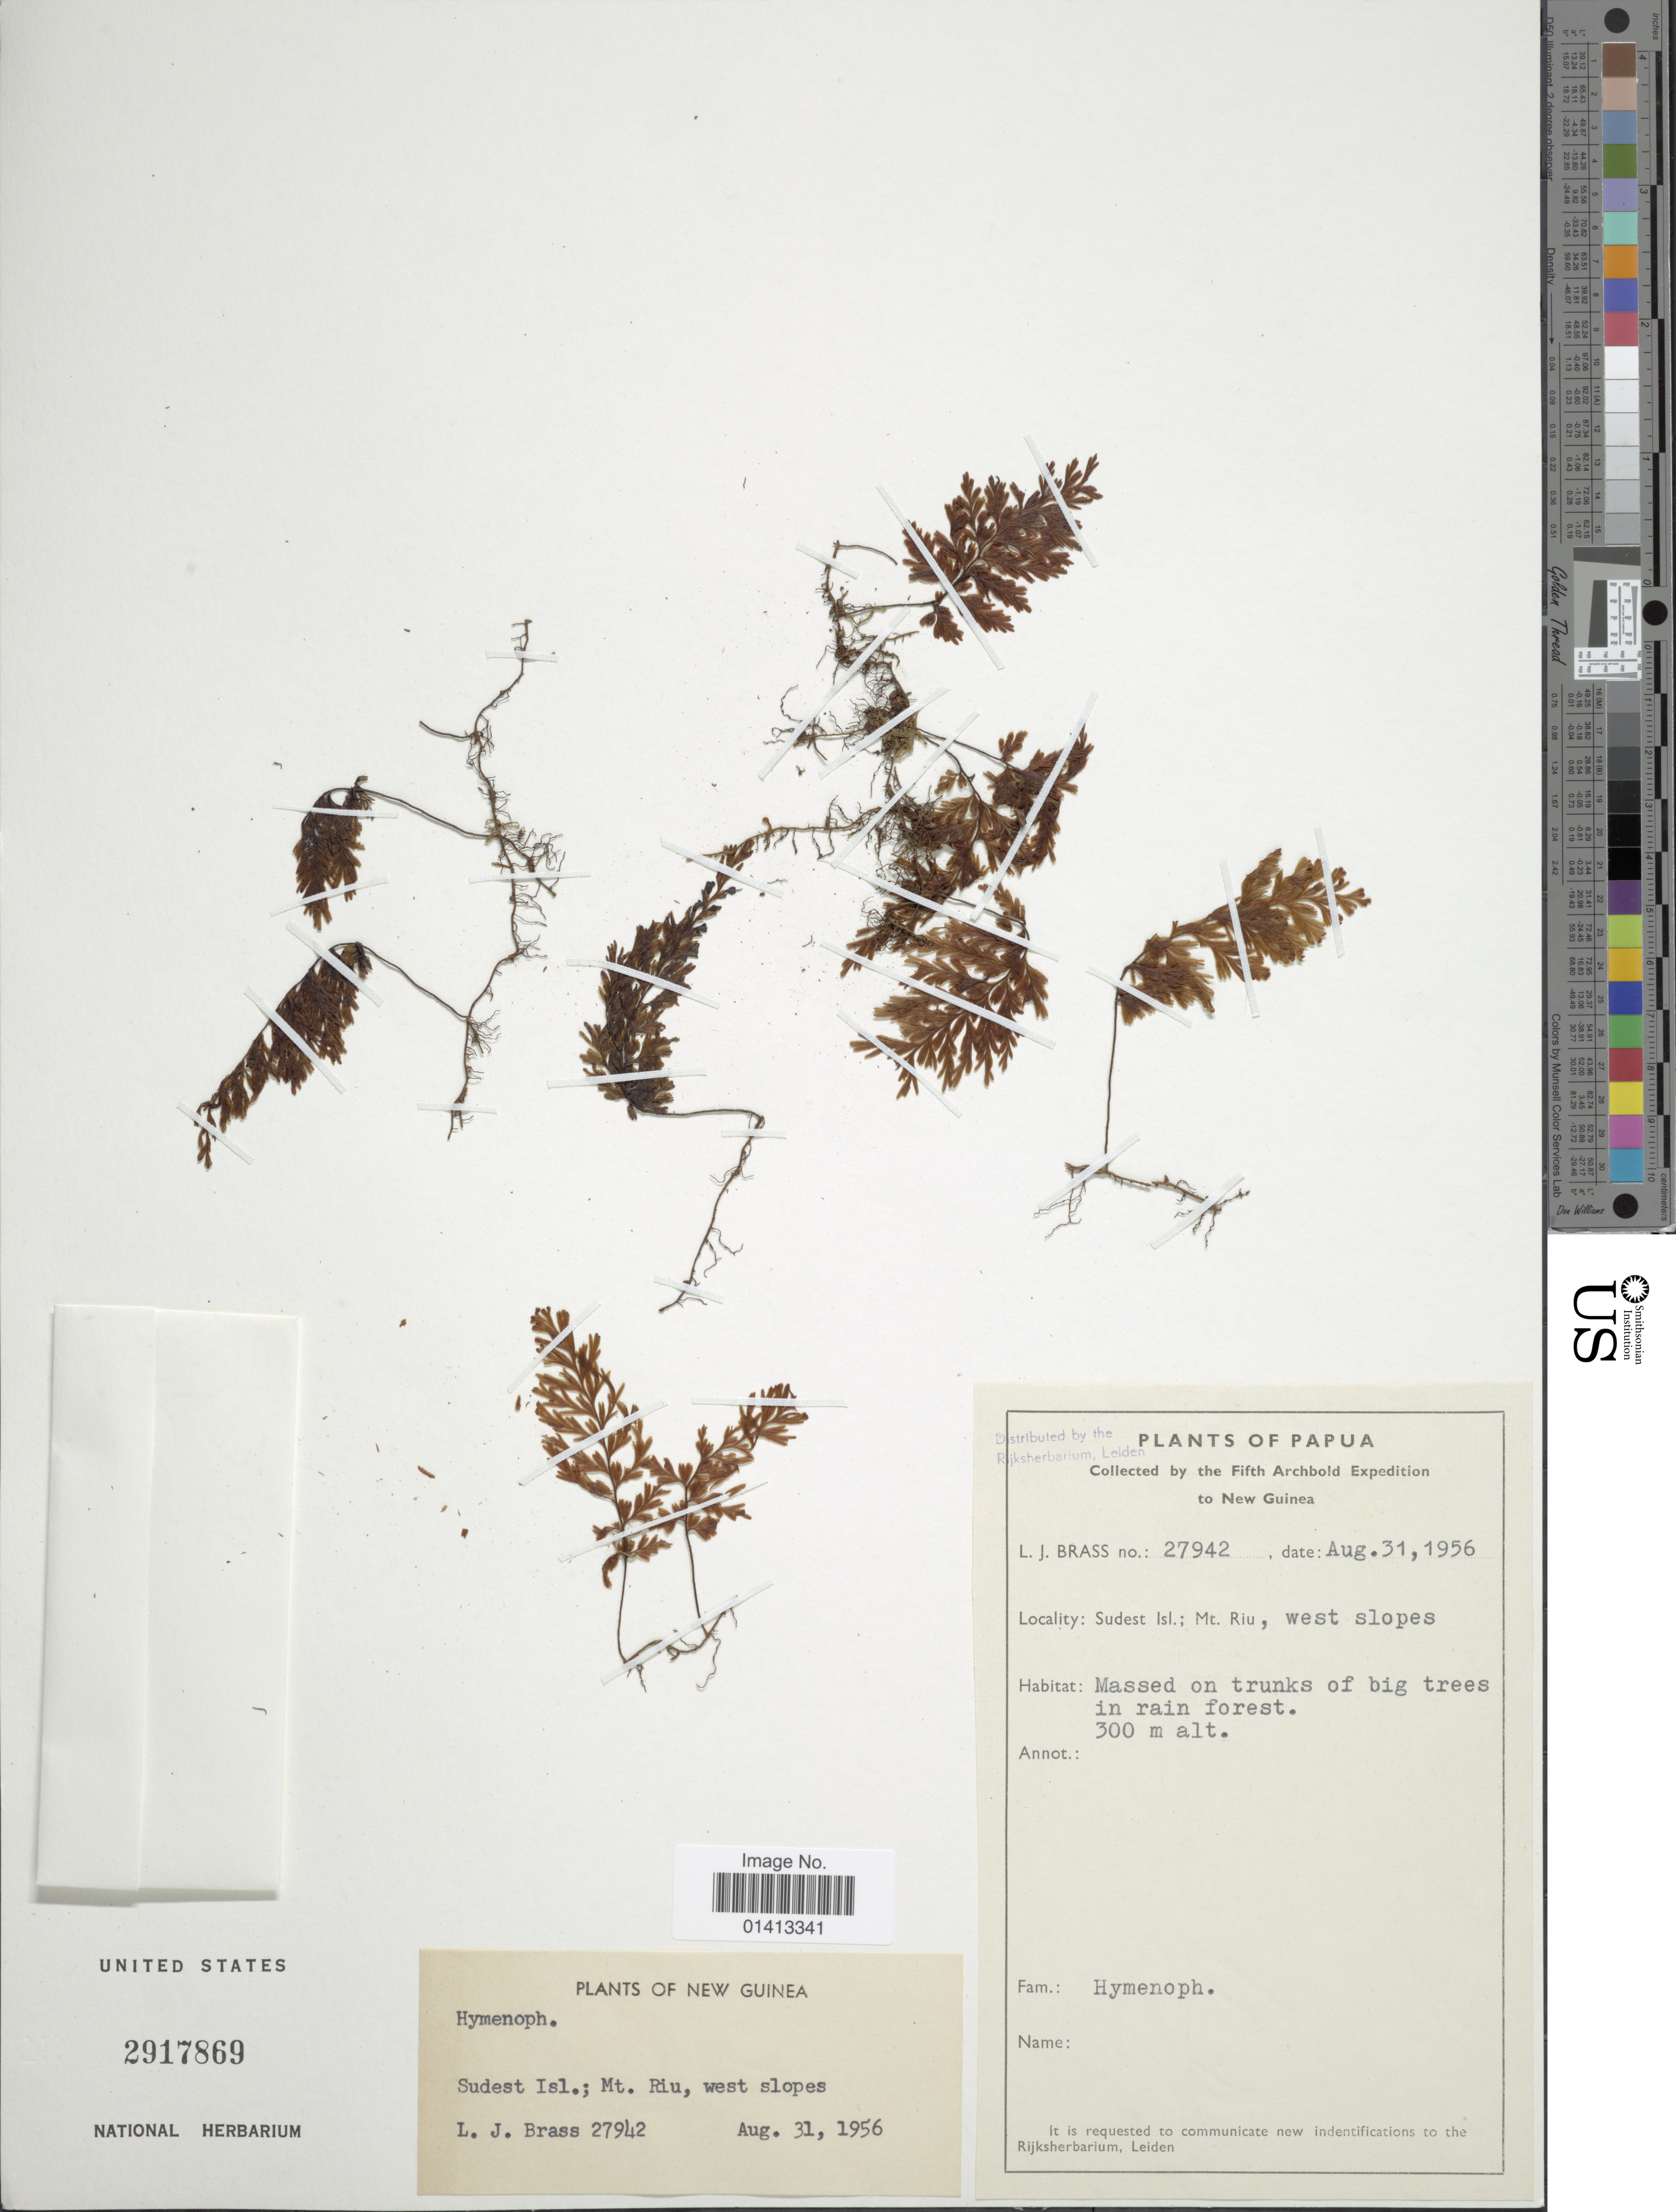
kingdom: Plantae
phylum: Tracheophyta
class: Polypodiopsida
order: Hymenophyllales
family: Hymenophyllaceae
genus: Crepidomanes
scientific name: Crepidomanes sp.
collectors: L. J. Brass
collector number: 27942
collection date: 1956-08-31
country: Papua New Guinea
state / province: Milne Bay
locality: Sudest Isl; Mt Rui, west slopes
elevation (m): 300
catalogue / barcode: US 2917869